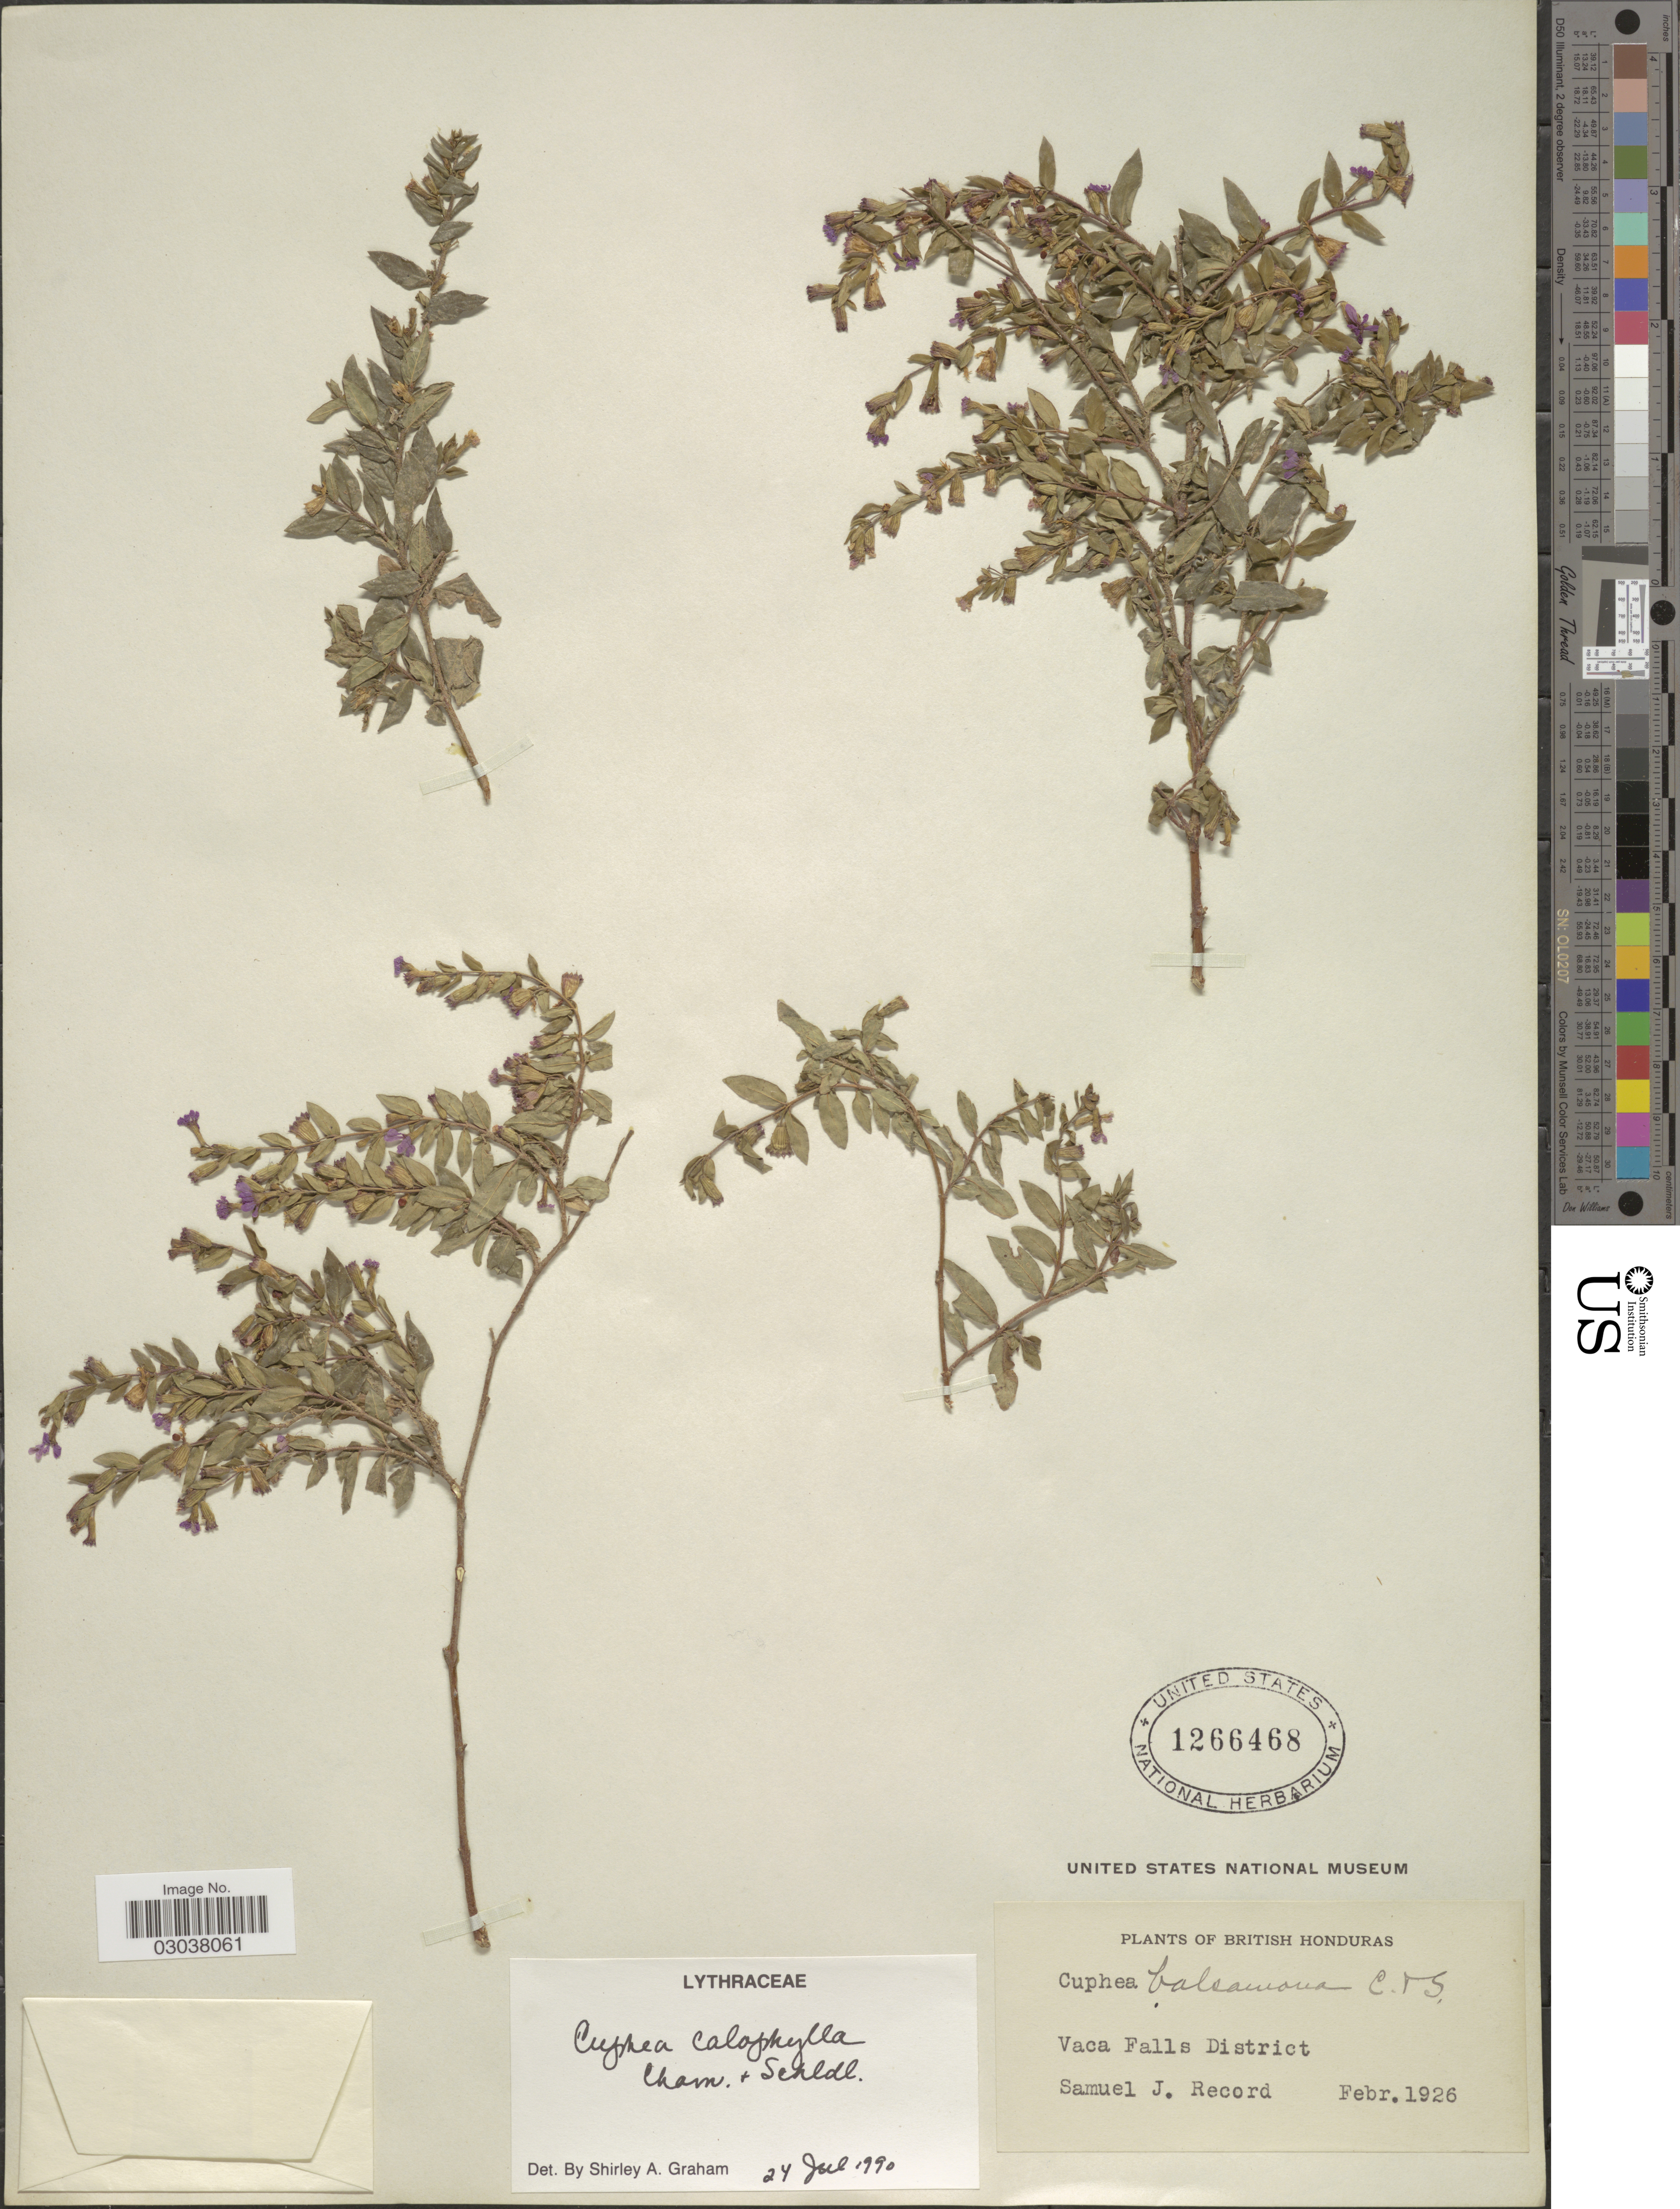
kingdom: Plantae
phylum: Tracheophyta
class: Magnoliopsida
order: Myrtales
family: Lythraceae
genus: Cuphea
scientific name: Cuphea calophylla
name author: Cham. & Schltdl.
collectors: S. J. Record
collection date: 1926-02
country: Belize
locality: British Honduras. Vaca Falls District.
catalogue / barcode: US 1266468